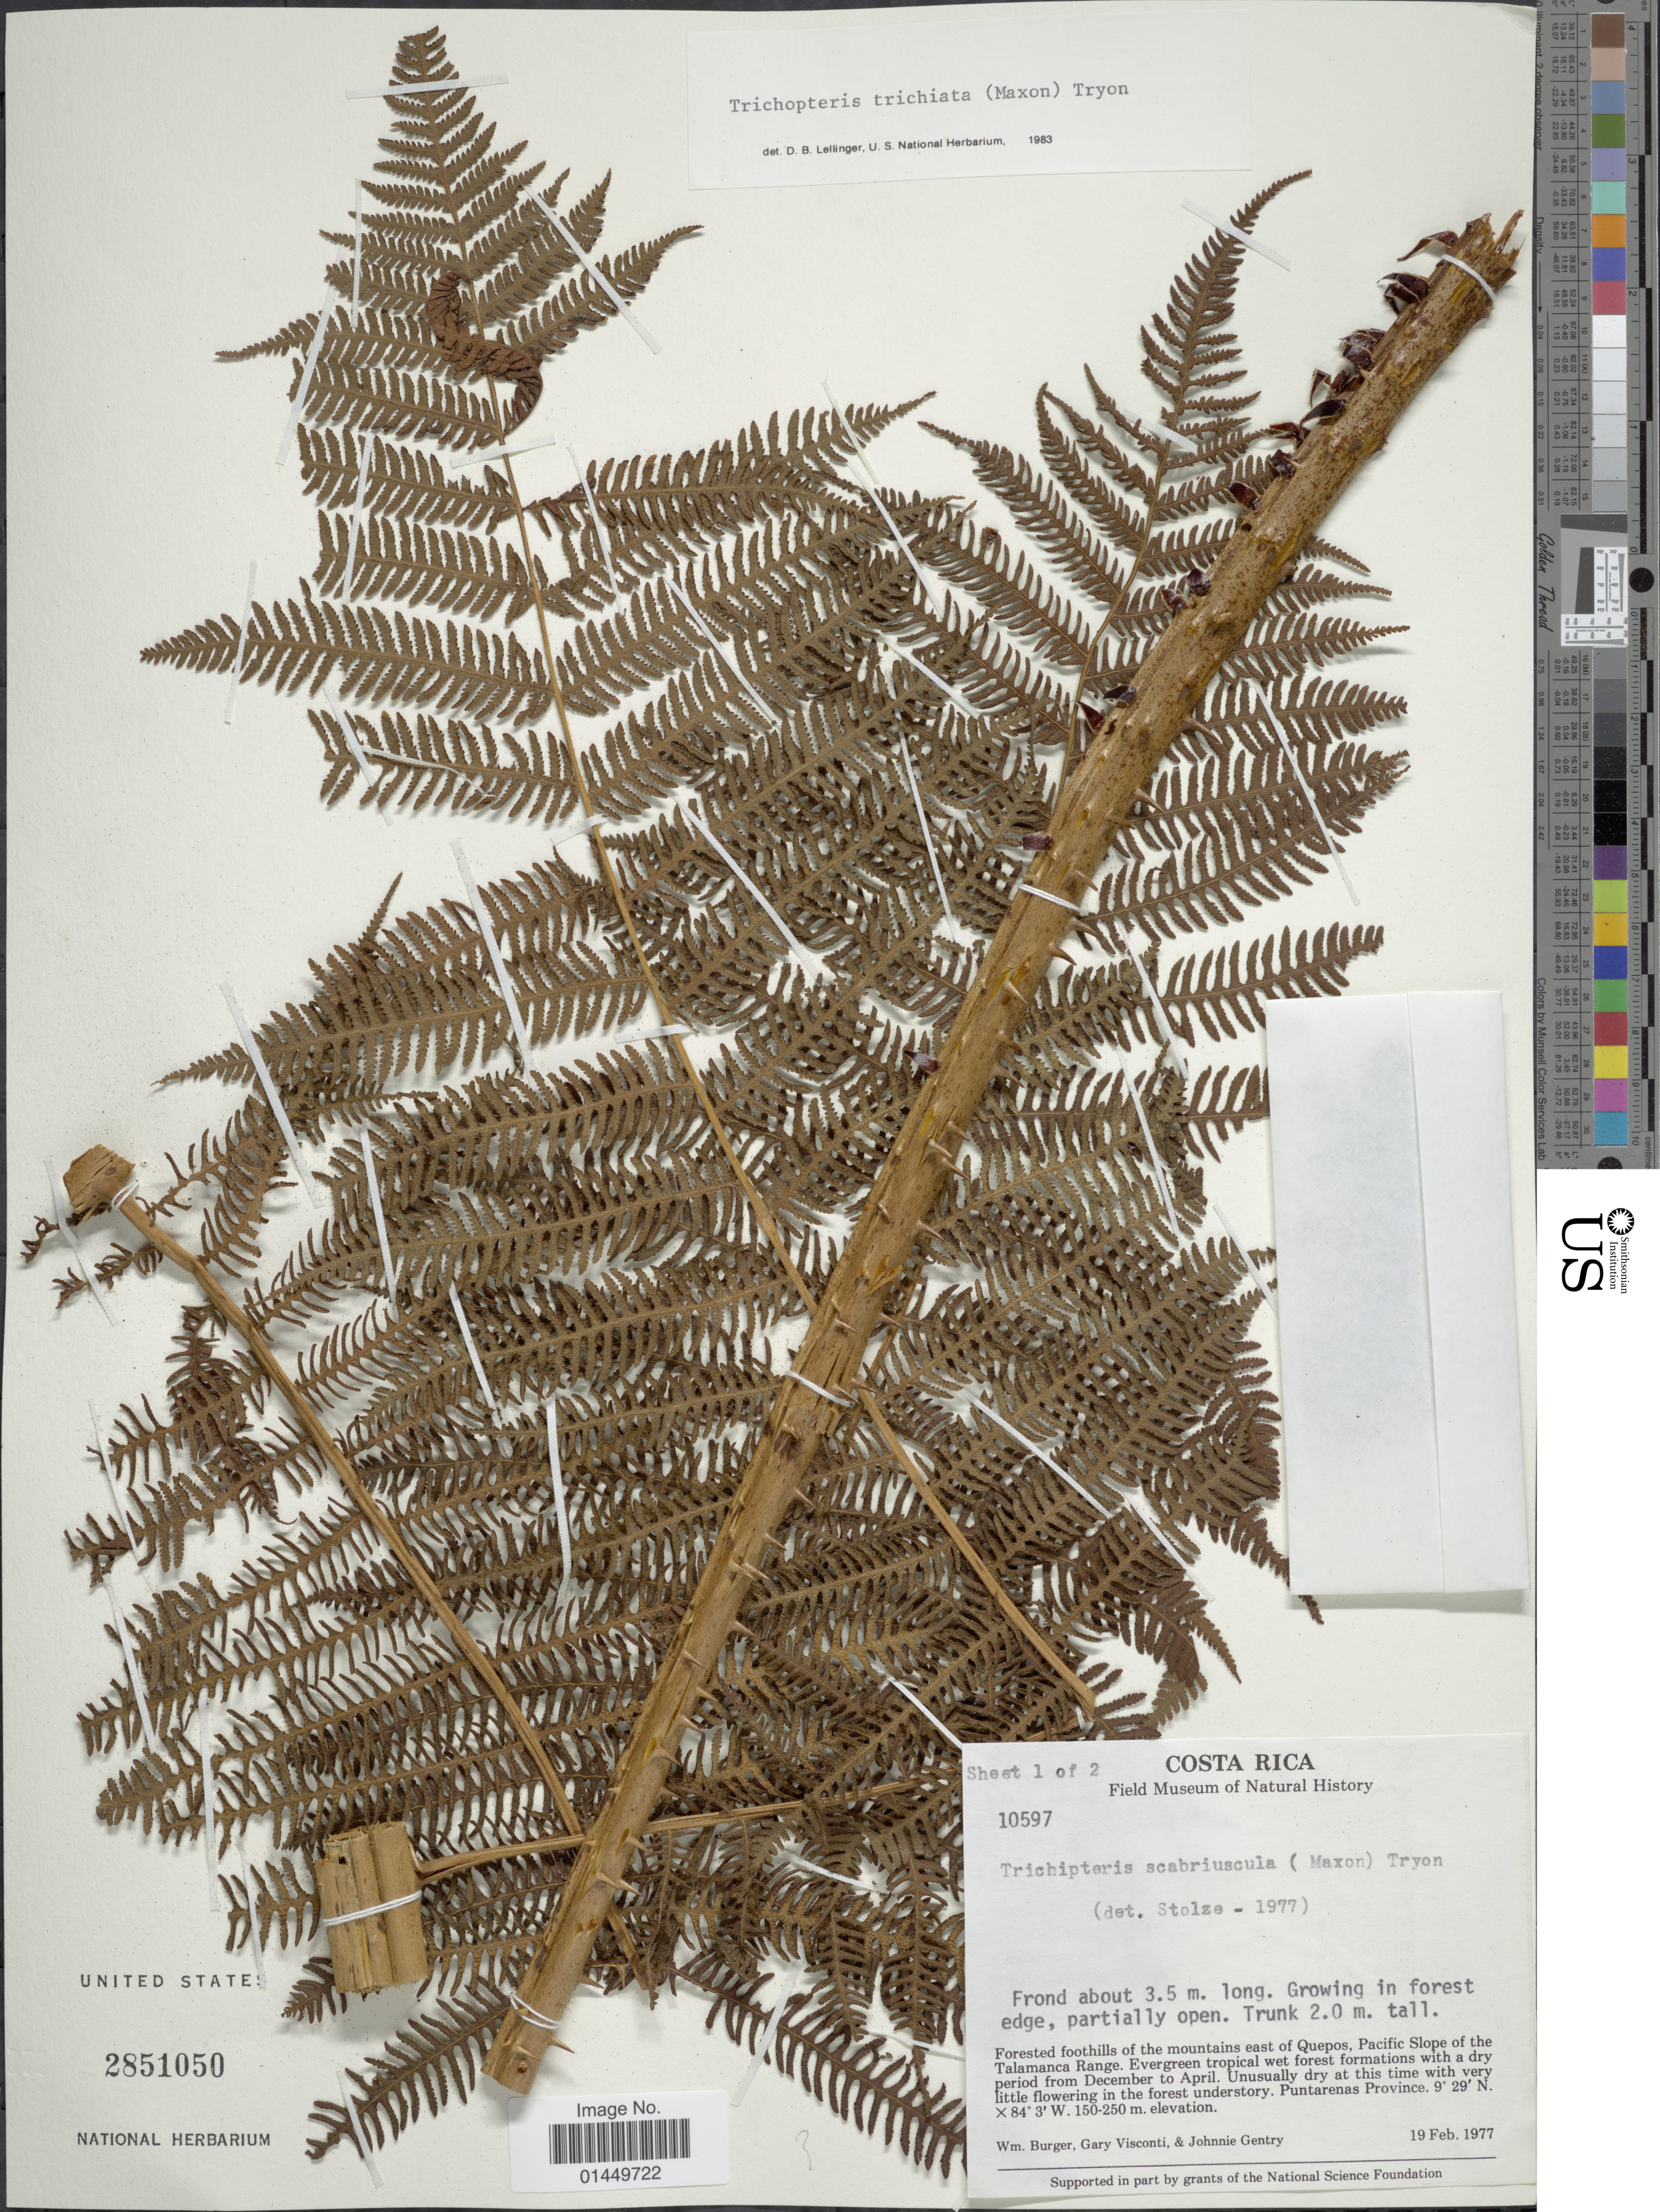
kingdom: Plantae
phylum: Tracheophyta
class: Polypodiopsida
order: Cyatheales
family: Cyatheaceae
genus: Cyathea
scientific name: Cyathea trichiata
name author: (Maxon) Domin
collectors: W. Burger, G. Visconti & J. L. Gentry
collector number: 10597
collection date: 1977-02-19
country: Costa Rica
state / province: Puntarenas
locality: Forested foothills of the mountains east of Quepos, Pacific Slope of the Talamanaca Range, Puntarenas Province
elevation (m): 150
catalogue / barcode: US 2851050